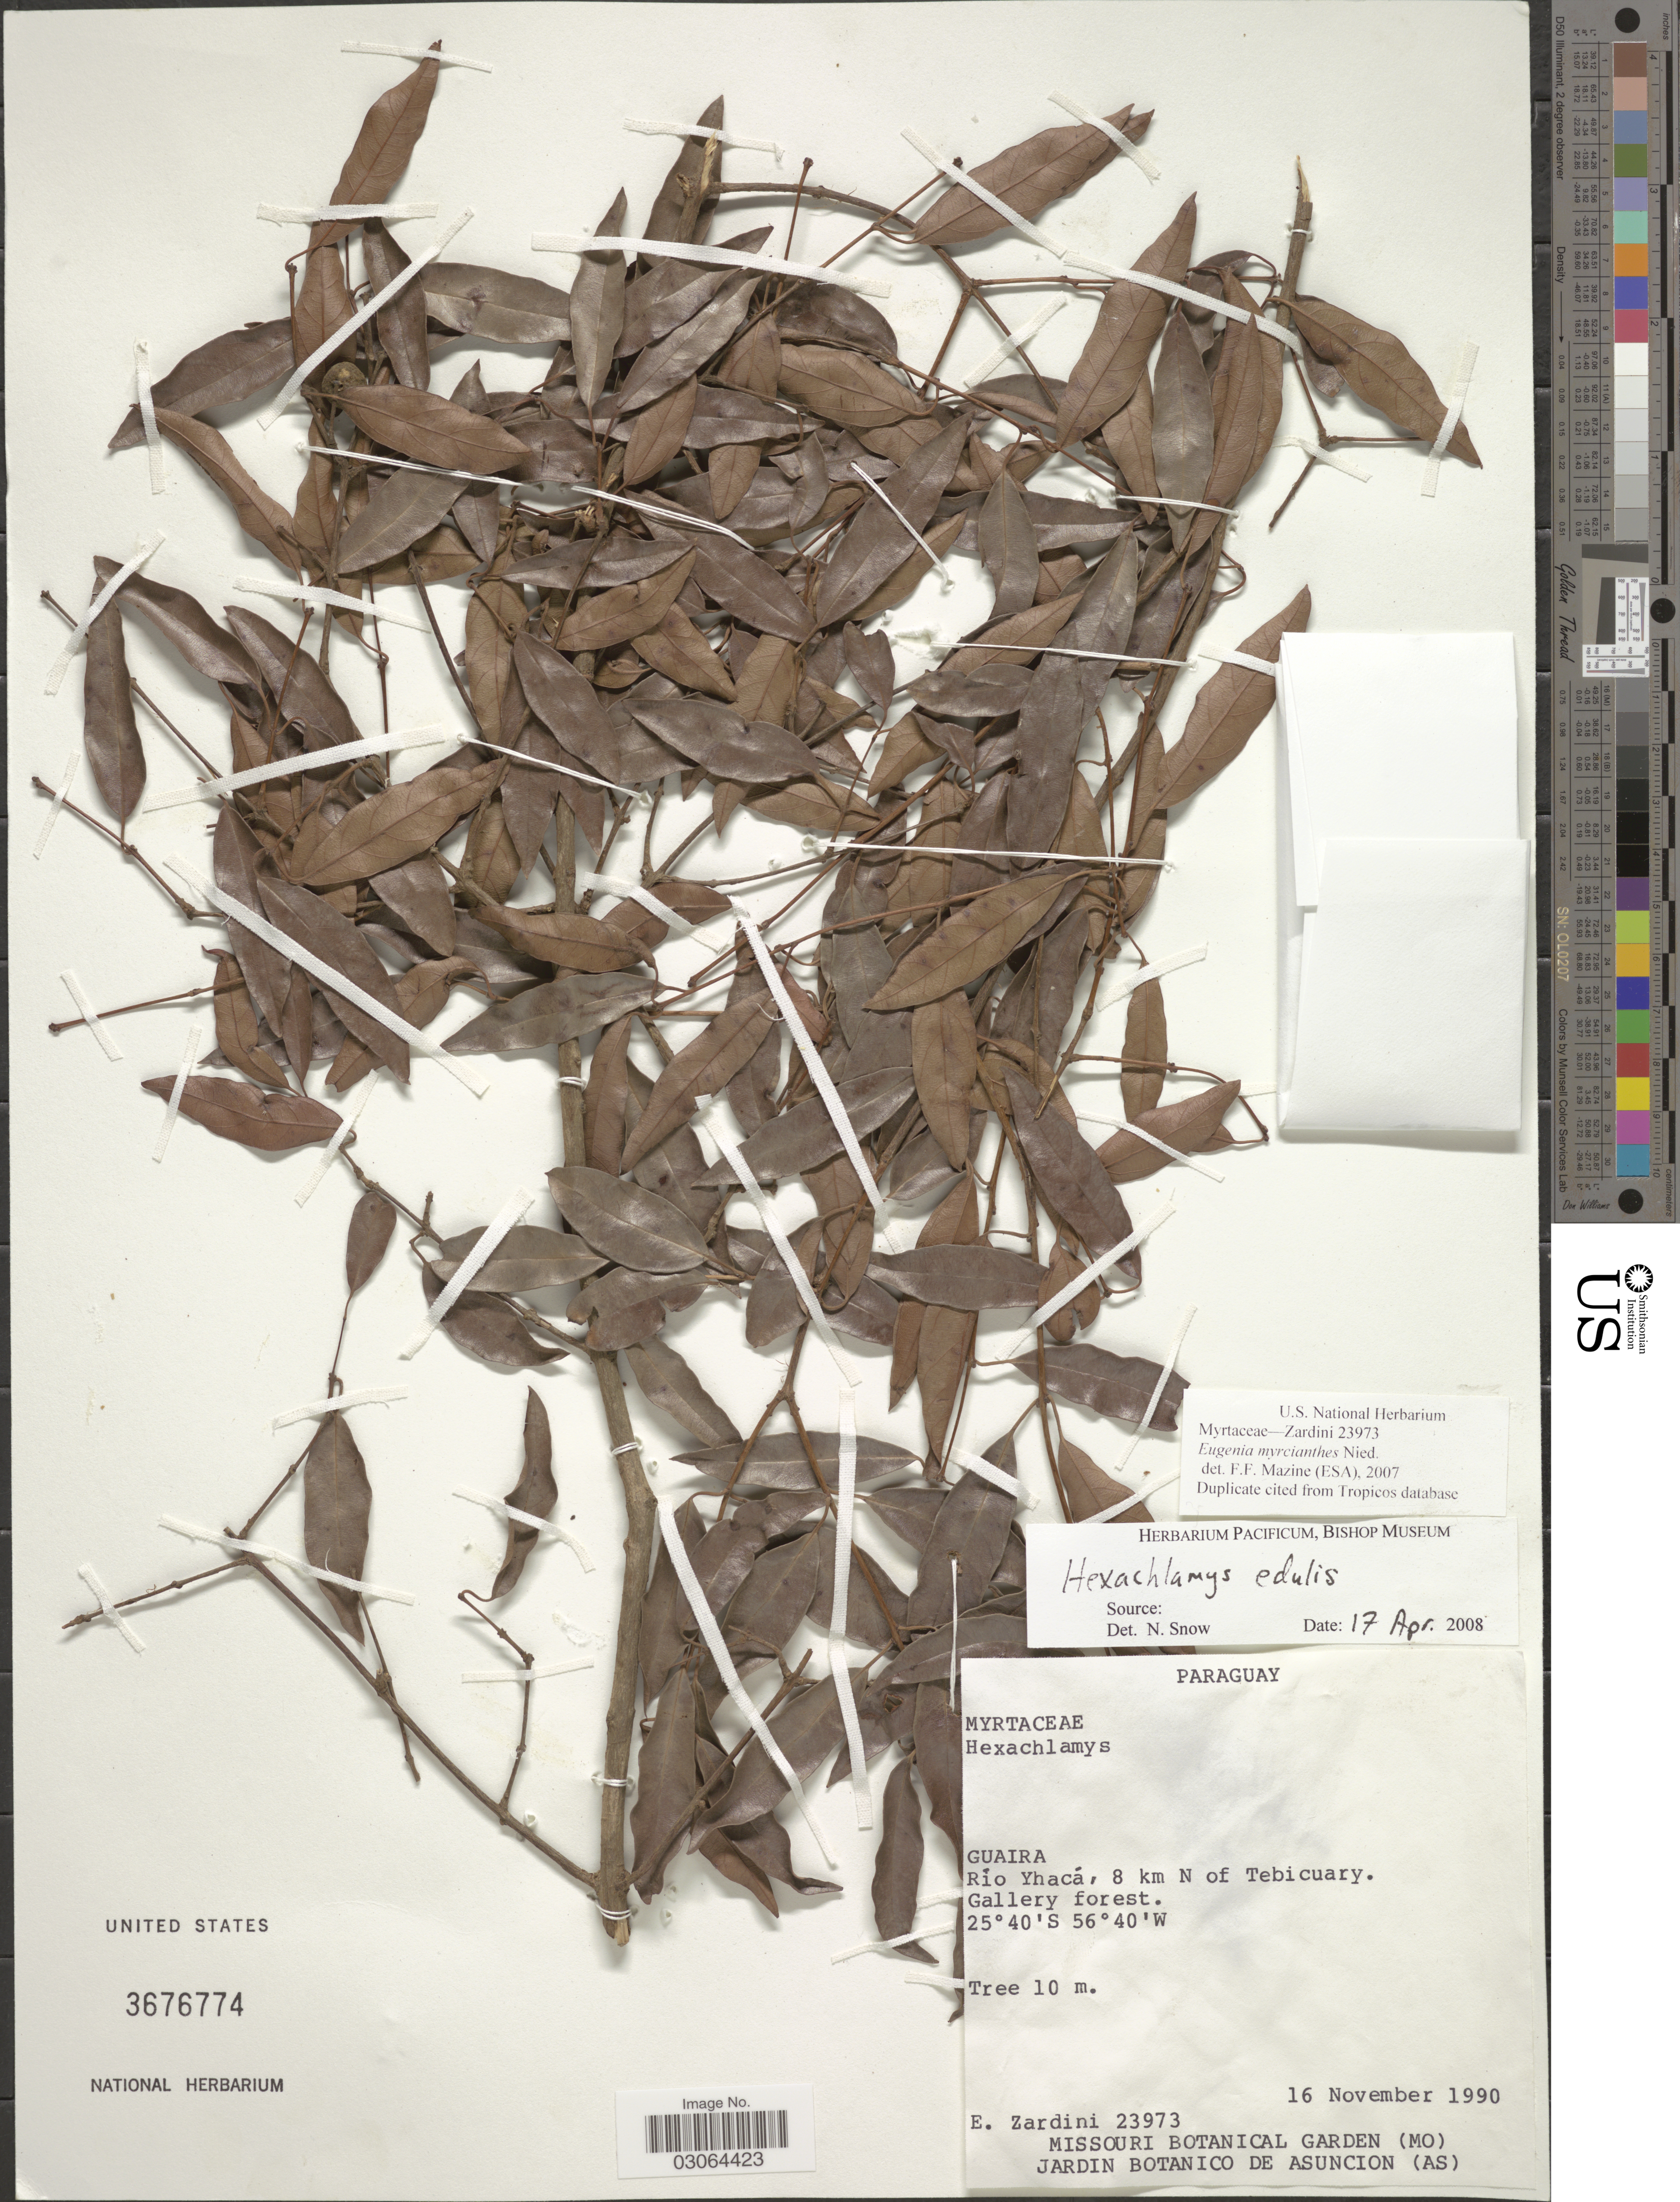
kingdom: Plantae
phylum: Tracheophyta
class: Magnoliopsida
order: Myrtales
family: Myrtaceae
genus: Eugenia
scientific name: Eugenia myrcianthes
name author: Nied.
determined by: Mazine, Fiorella F.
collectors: E. Zardini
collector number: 23973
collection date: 1990-11-16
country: Paraguay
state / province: Guaira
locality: Río Yhacá, 8 km N of Tebicuary.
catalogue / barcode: US 3676774